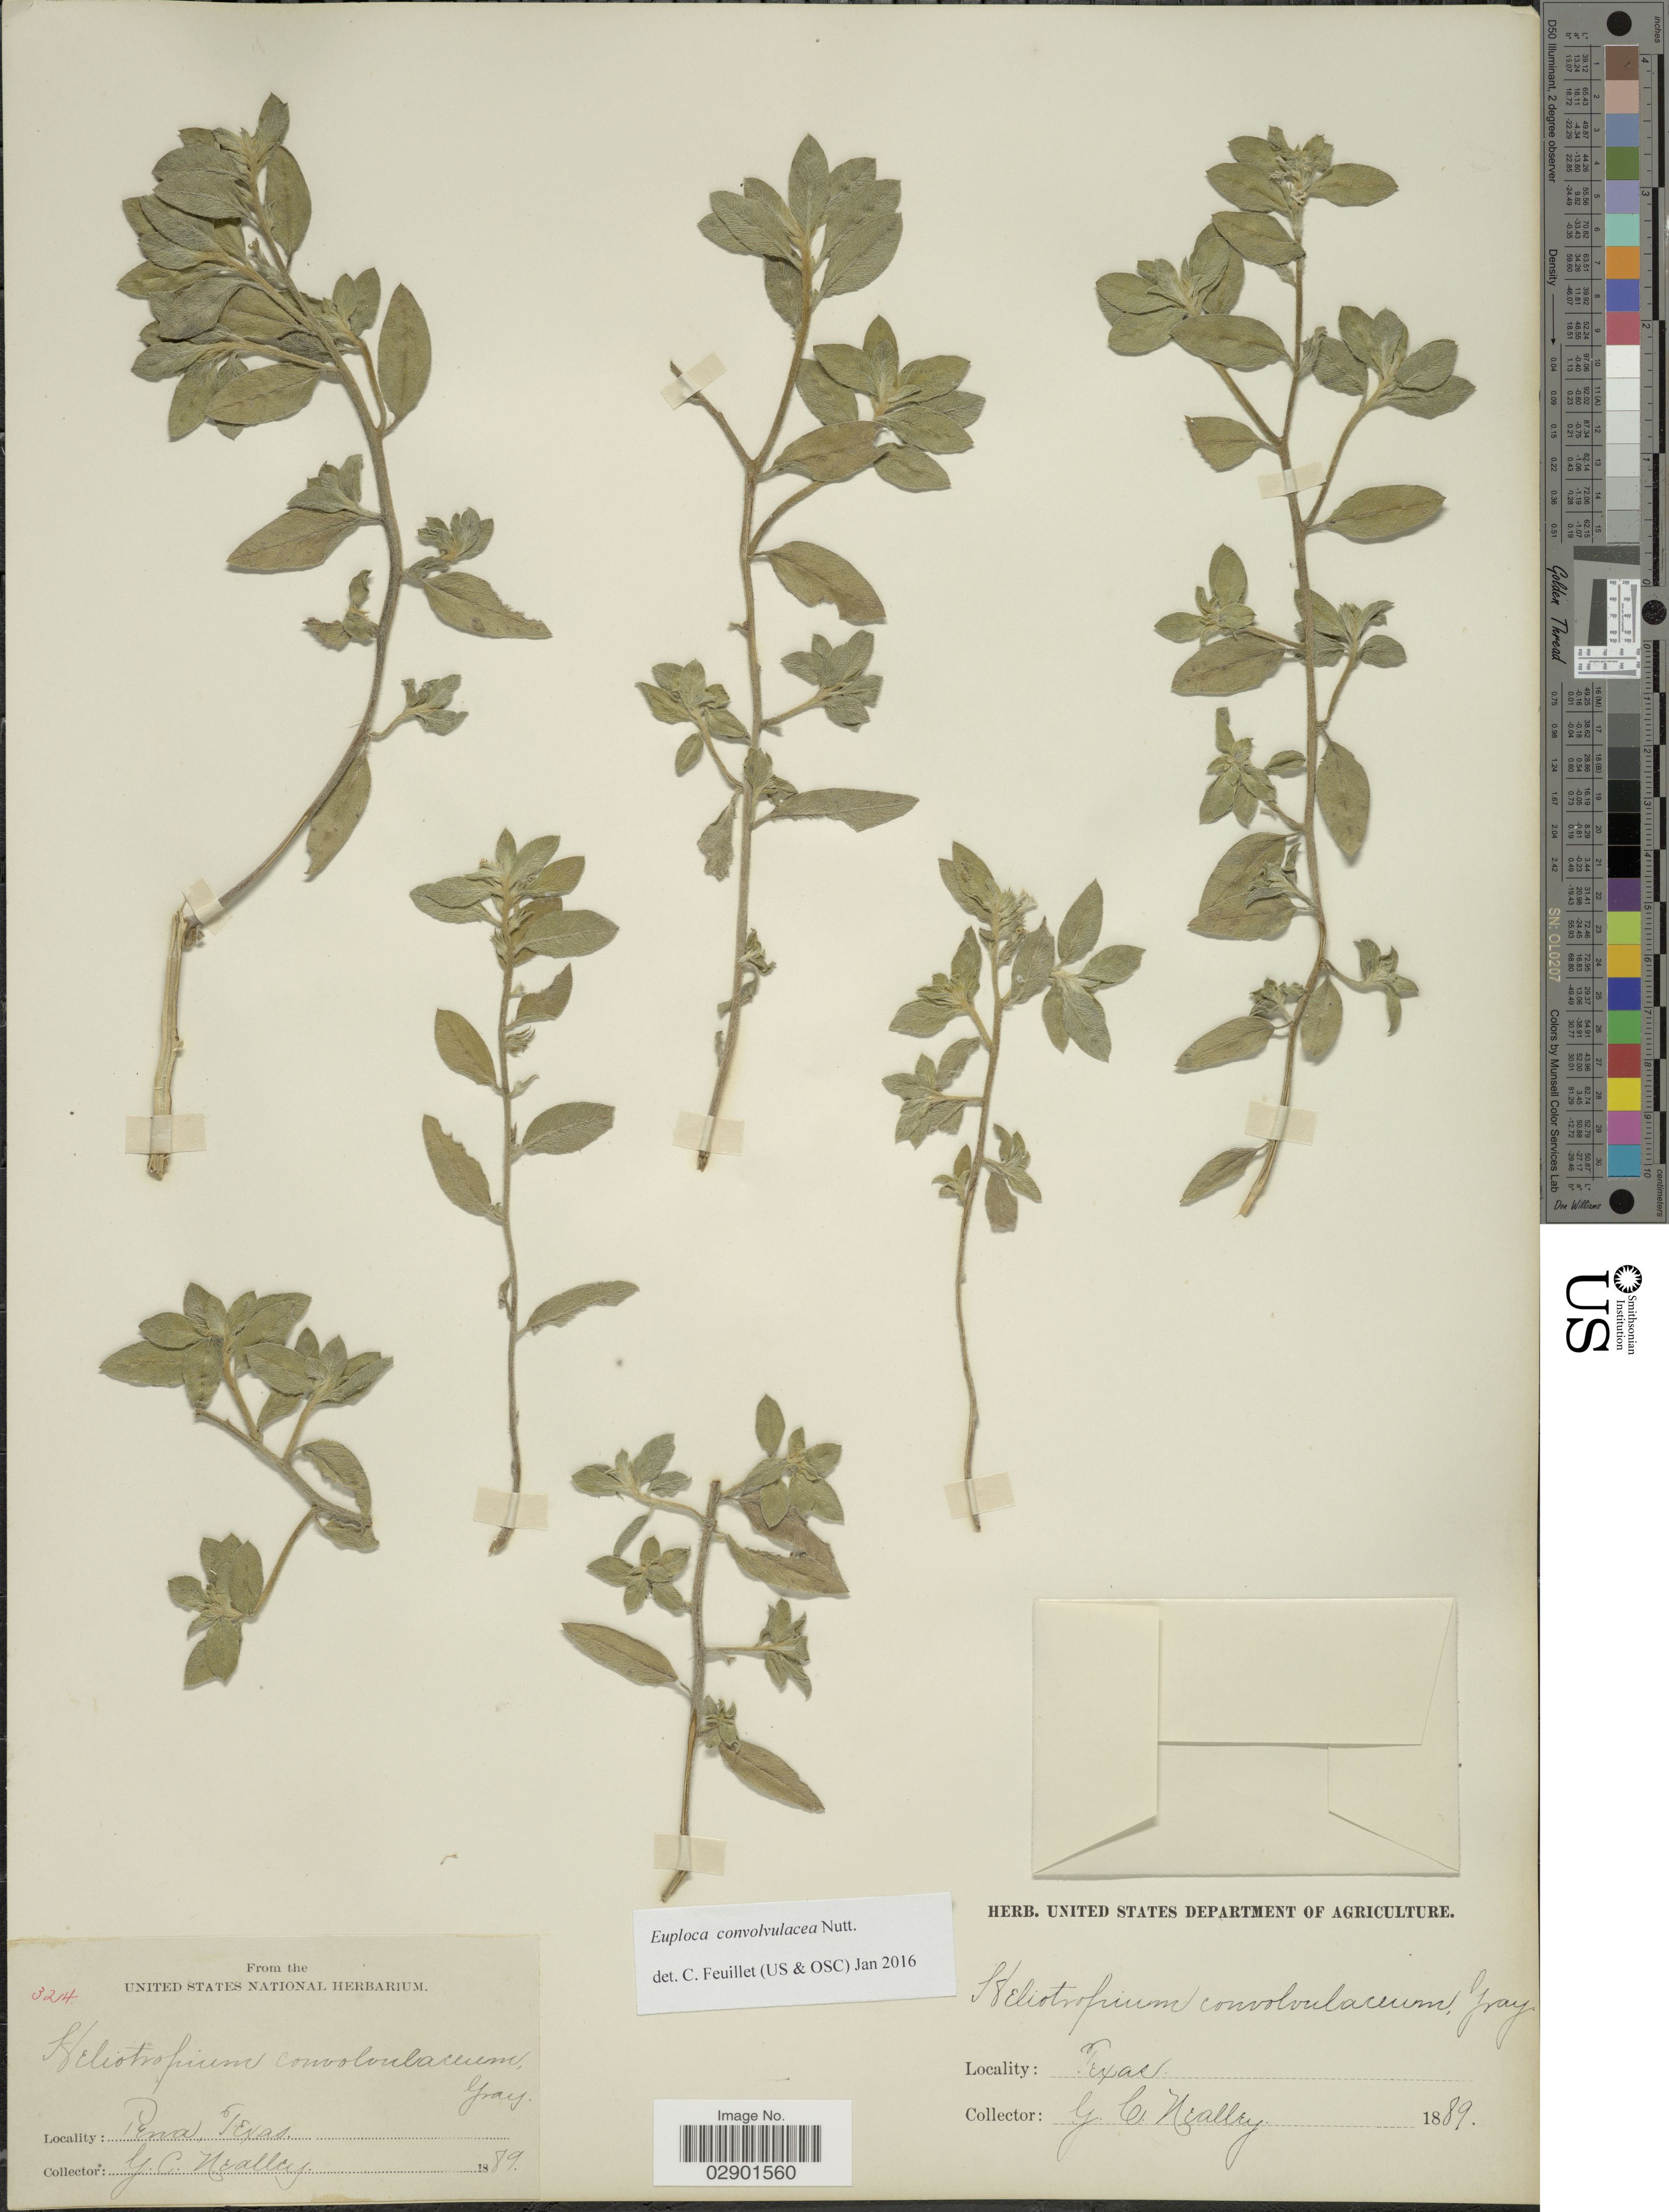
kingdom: Plantae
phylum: Tracheophyta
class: Magnoliopsida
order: Boraginales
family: Heliotropiaceae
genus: Euploca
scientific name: Euploca convolvulacea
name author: Nutt.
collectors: G. C. Nealley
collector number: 324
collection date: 1889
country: United States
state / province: Texas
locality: Pena.